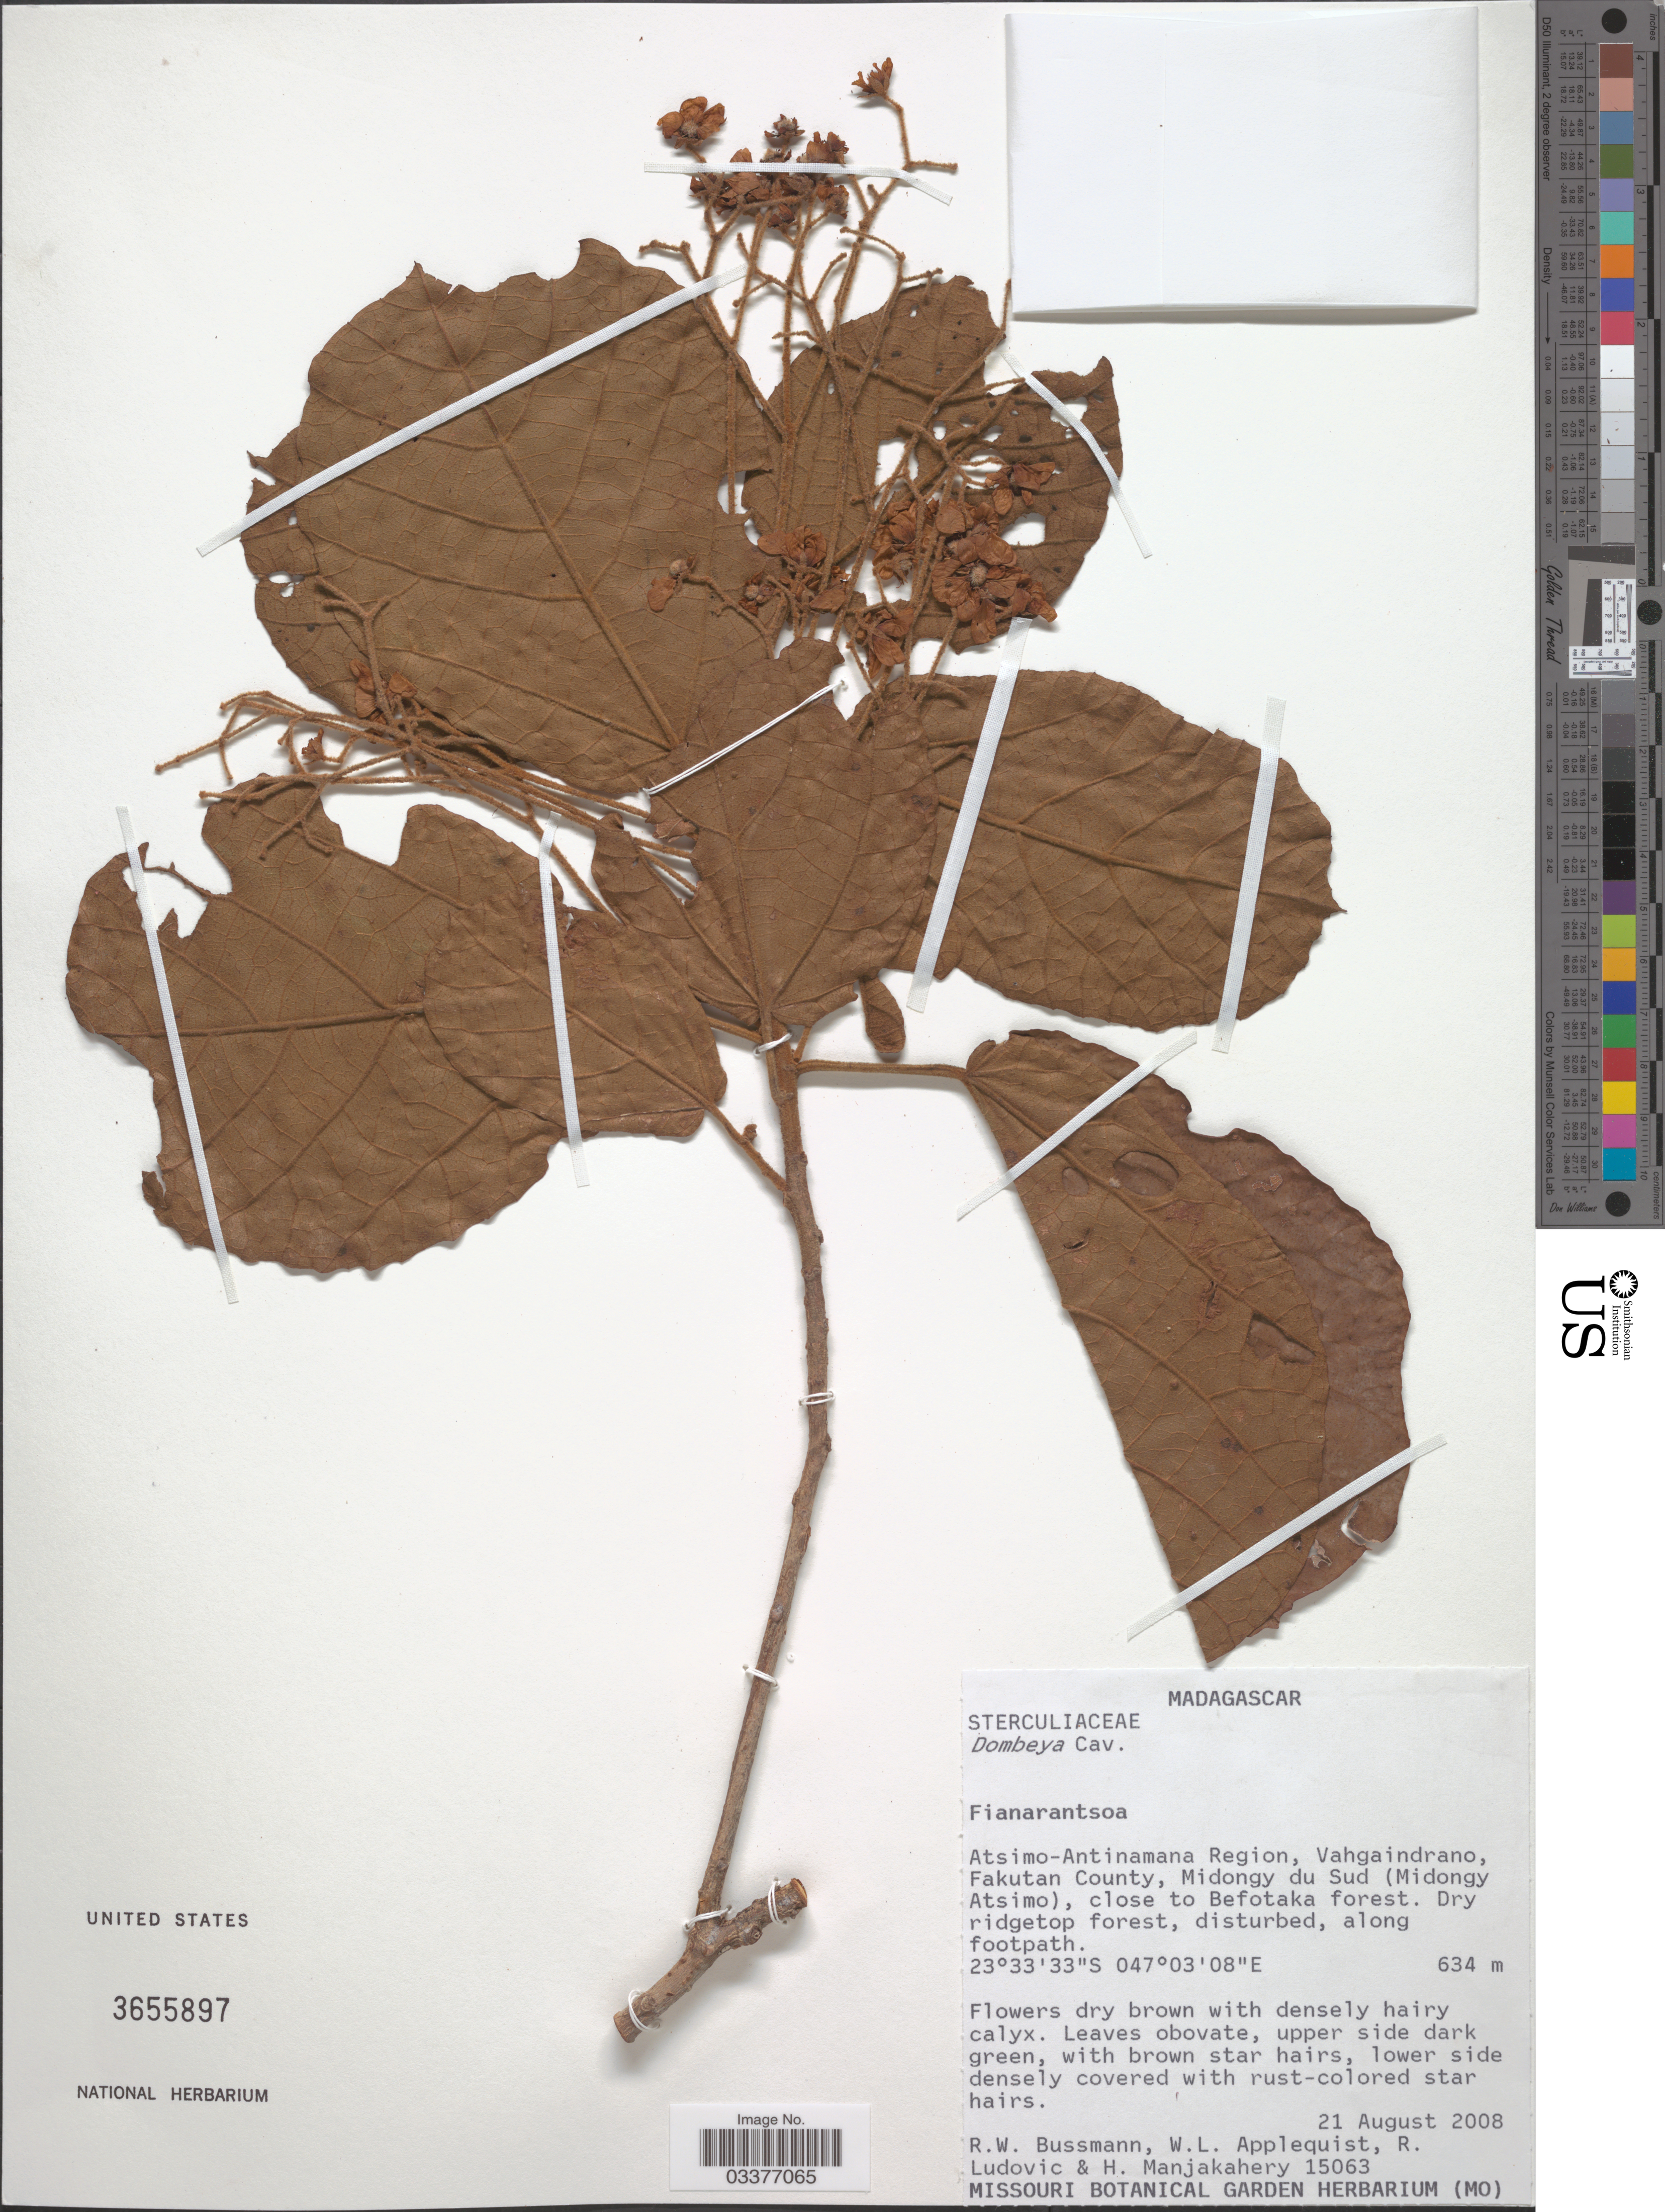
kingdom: Plantae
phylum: Tracheophyta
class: Magnoliopsida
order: Malvales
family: Malvaceae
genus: Eriolaena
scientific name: Eriolaena bernieri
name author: (Baill.) Dorr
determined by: Dorr, L. J., (BOT), Smithsonian Institution - National Museum of Natural History (UNITED STATES)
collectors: R. W. Bussmann, W. Applequist, R. Ludovic & H. N. Manjakahery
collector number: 15063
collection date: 2008-08-21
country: Madagascar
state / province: Atsimo-Atsinanana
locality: Atsimo-Antinamana Region, Vahgaindrano, Fakutan County, Midongy du Sud (Midongy Atsimo), close to Befotaka forest.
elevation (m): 634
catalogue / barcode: US 3655897